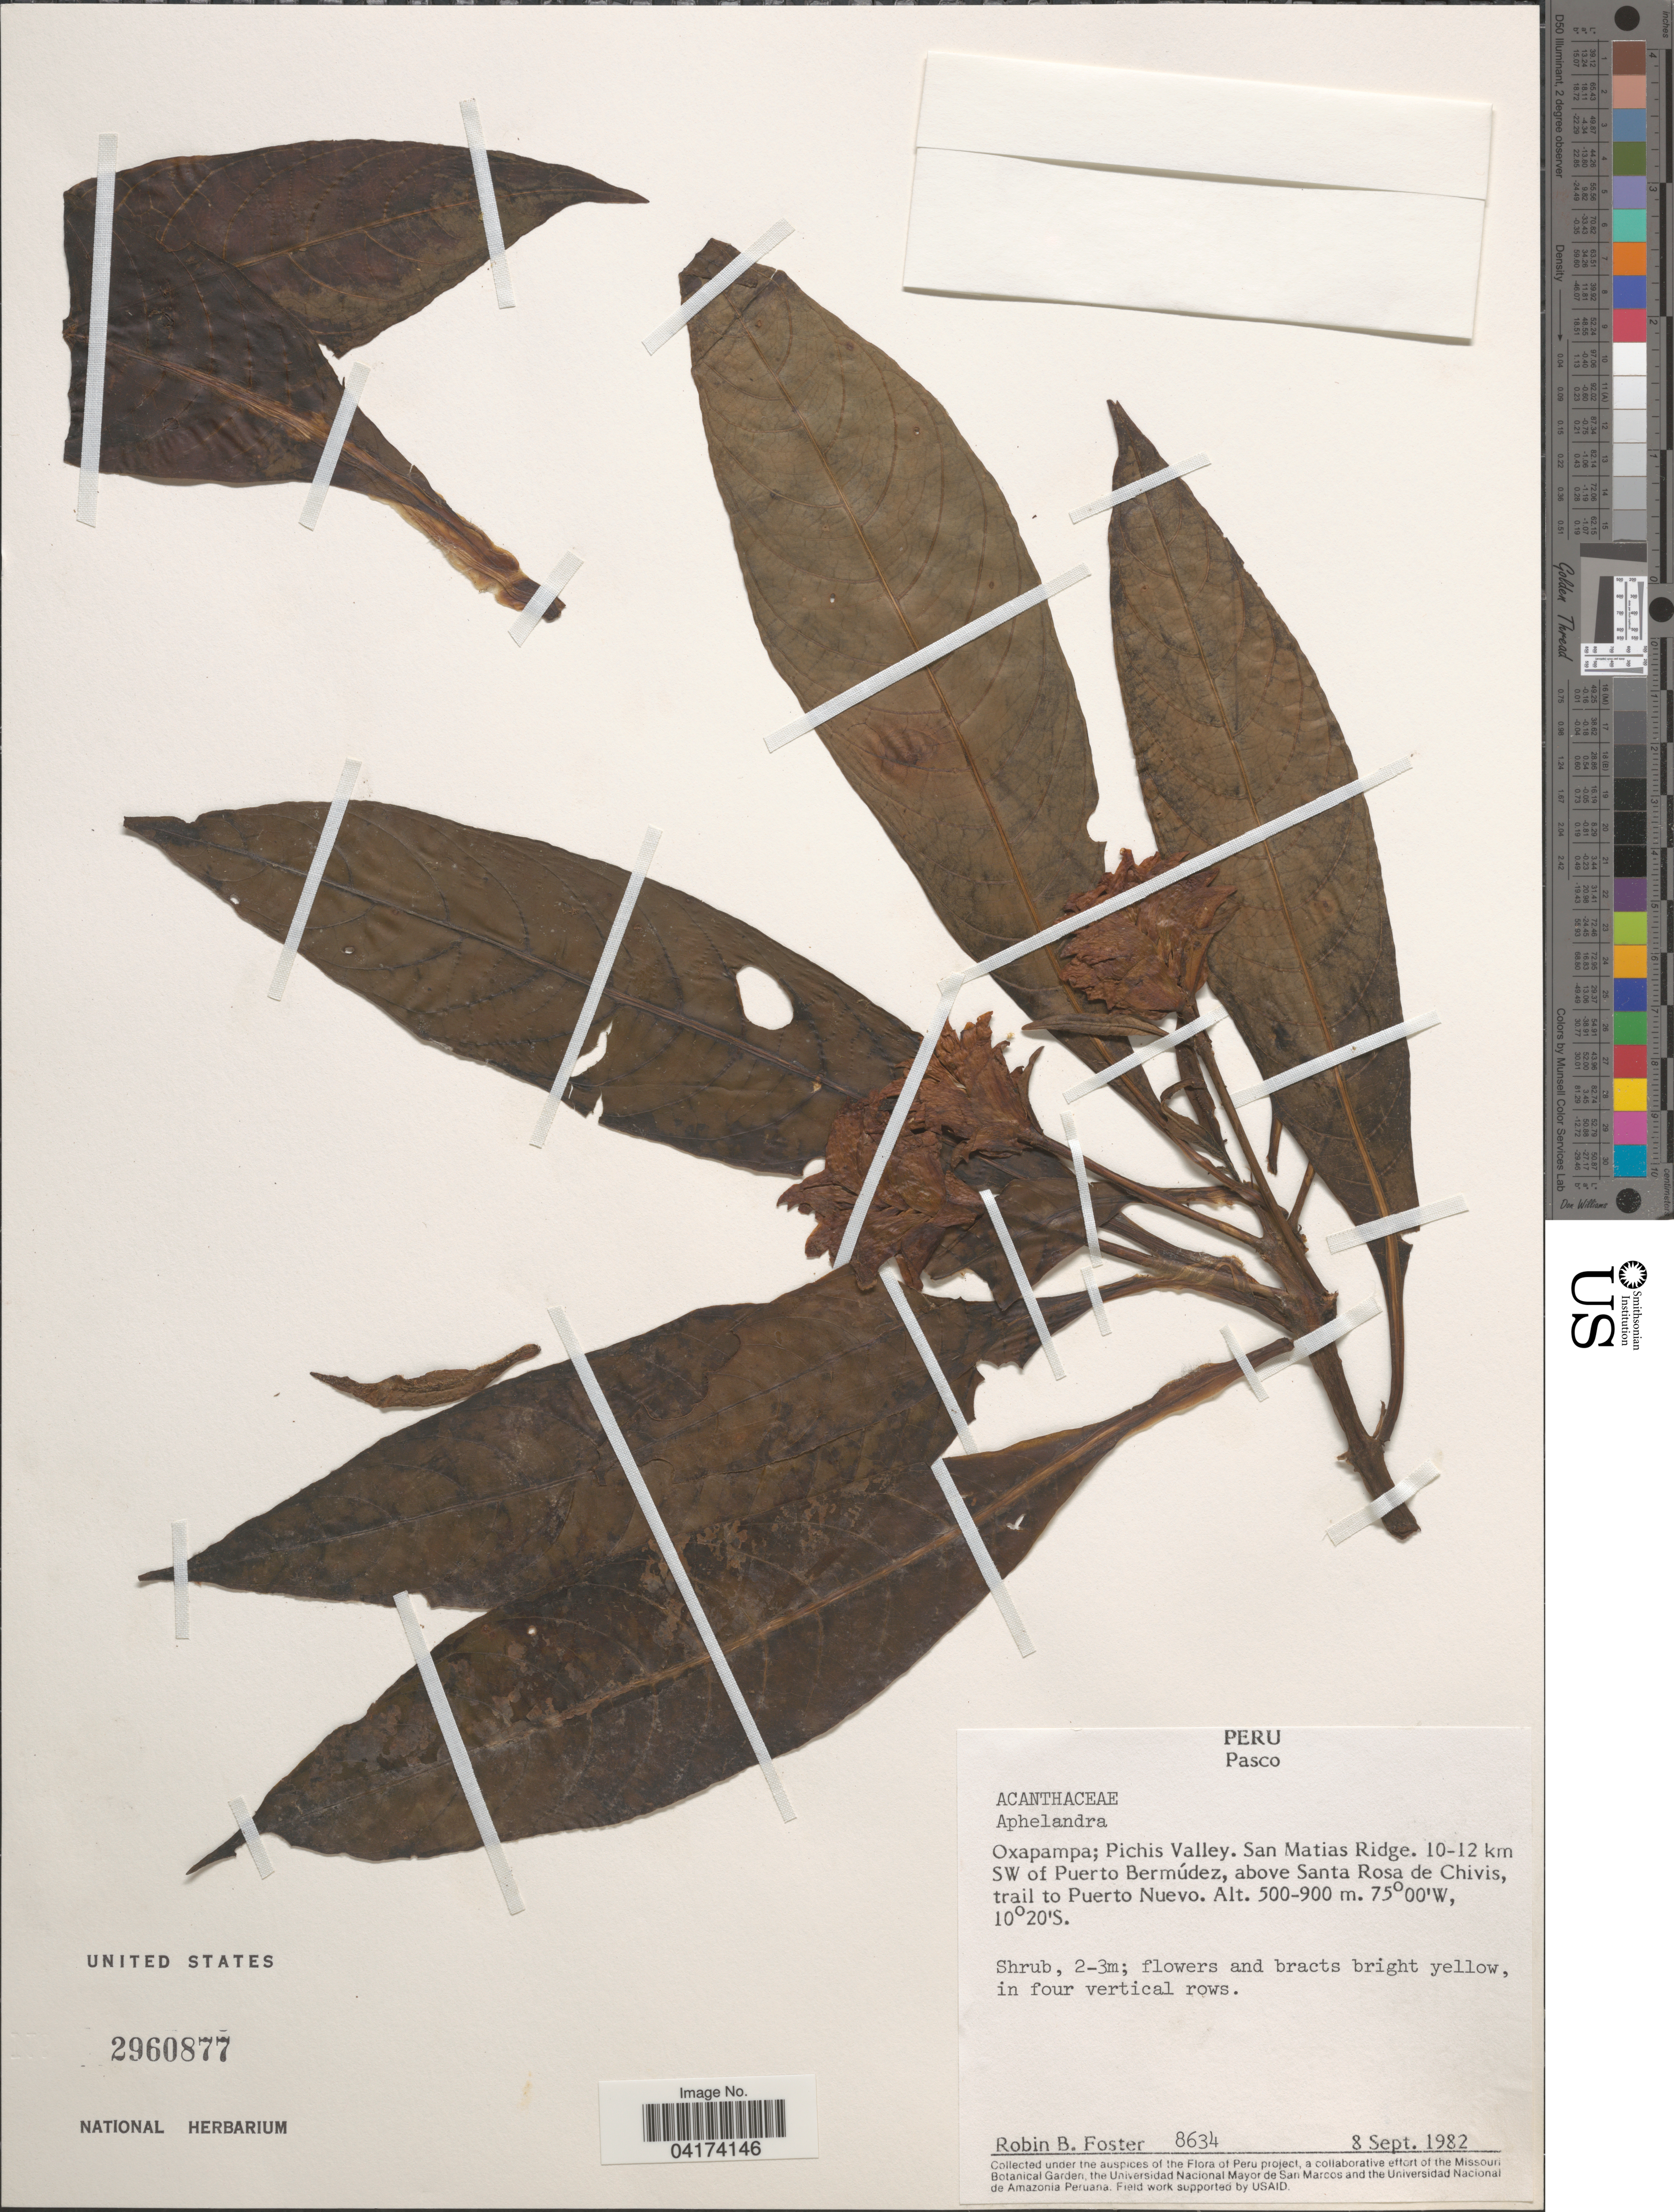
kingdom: Plantae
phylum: Tracheophyta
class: Magnoliopsida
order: Lamiales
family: Acanthaceae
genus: Aphelandra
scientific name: Aphelandra sp.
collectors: R. B. Foster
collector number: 8634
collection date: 1982-09-08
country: Peru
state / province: Pasco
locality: Oxapampa; Pichis Valley. San Matias Ridge. 10-12 km SW to Puerto Bermúdez, above Santa Rosa de Chivis, trail to Puerto Nuevo.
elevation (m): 500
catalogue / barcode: US 2960877